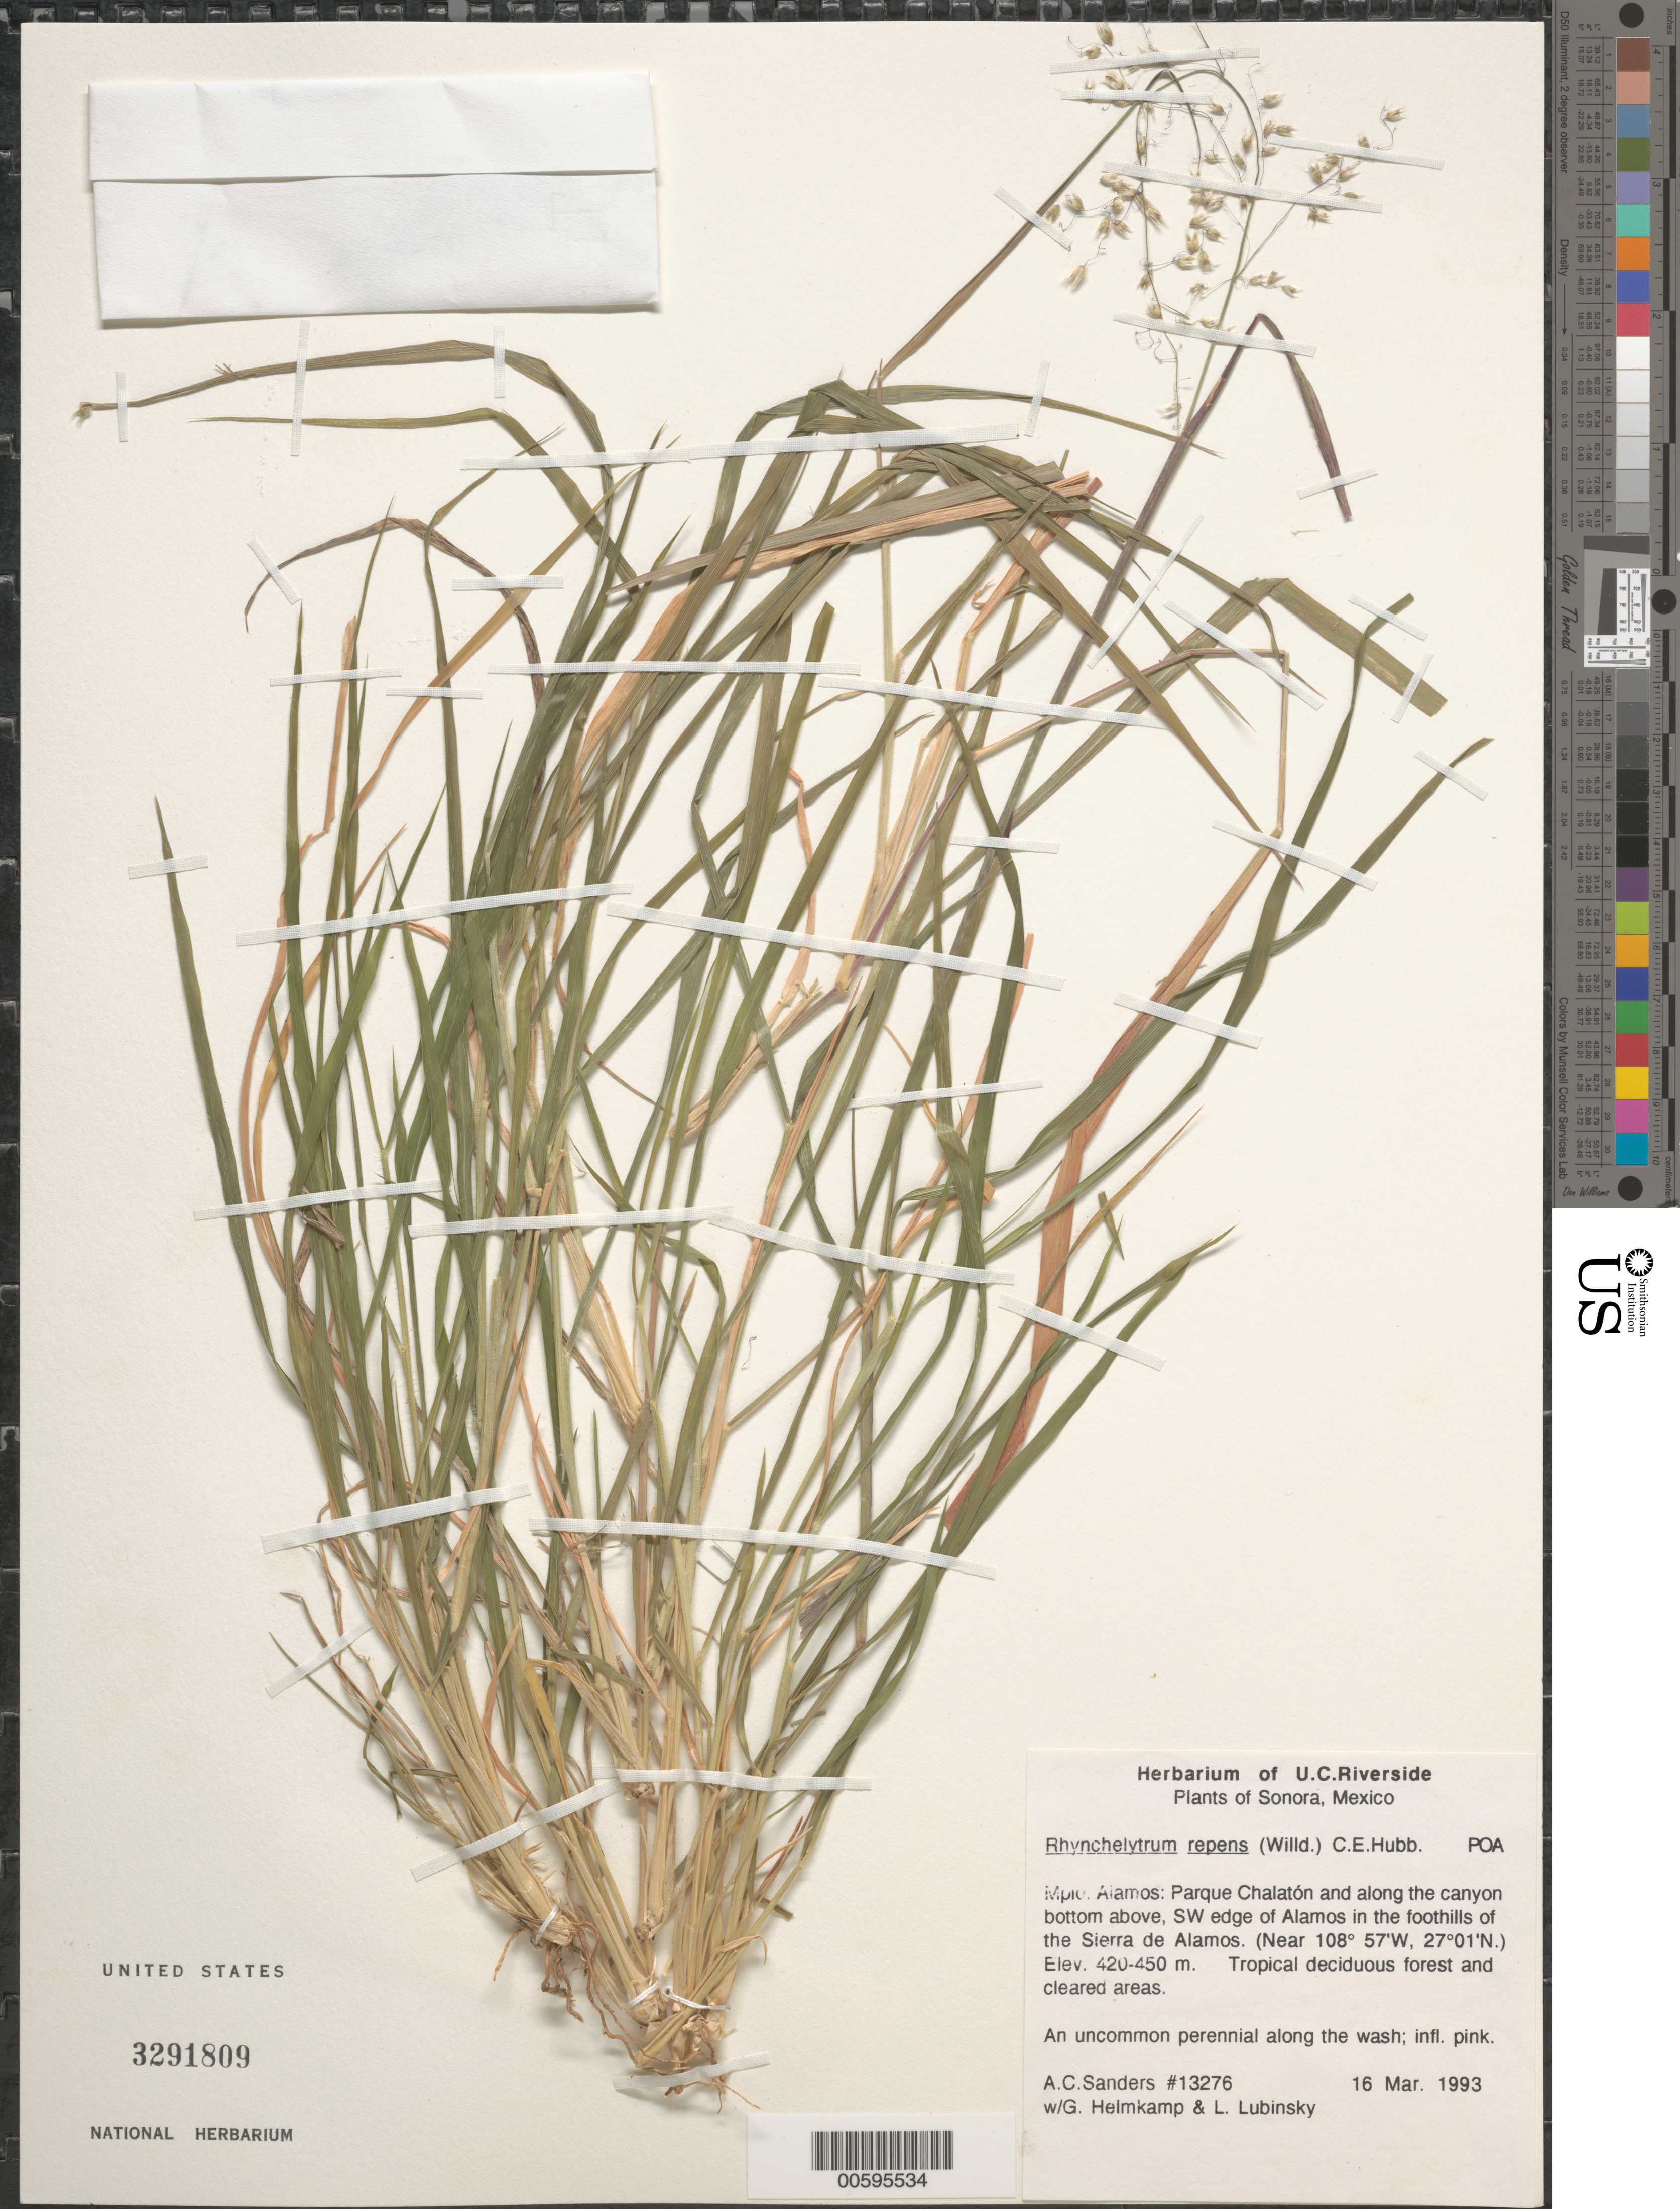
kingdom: Plantae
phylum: Tracheophyta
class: Liliopsida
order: Poales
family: Poaceae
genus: Rhynchelytrum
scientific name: Rhynchelytrum repens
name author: (Willd.) C.E. Hubb.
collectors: A. Sanders, G. Helmkamp & L. Lubinsky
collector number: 13276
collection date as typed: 16 Mar 1993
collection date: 1993-03-16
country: Mexico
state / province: Sonora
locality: Mpio. Alamos: Parque Chalatón and along the canyon bottom above, SW edge of Alamos in the foothills of the Sierra de Alamos.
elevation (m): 420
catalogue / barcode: US 3291809